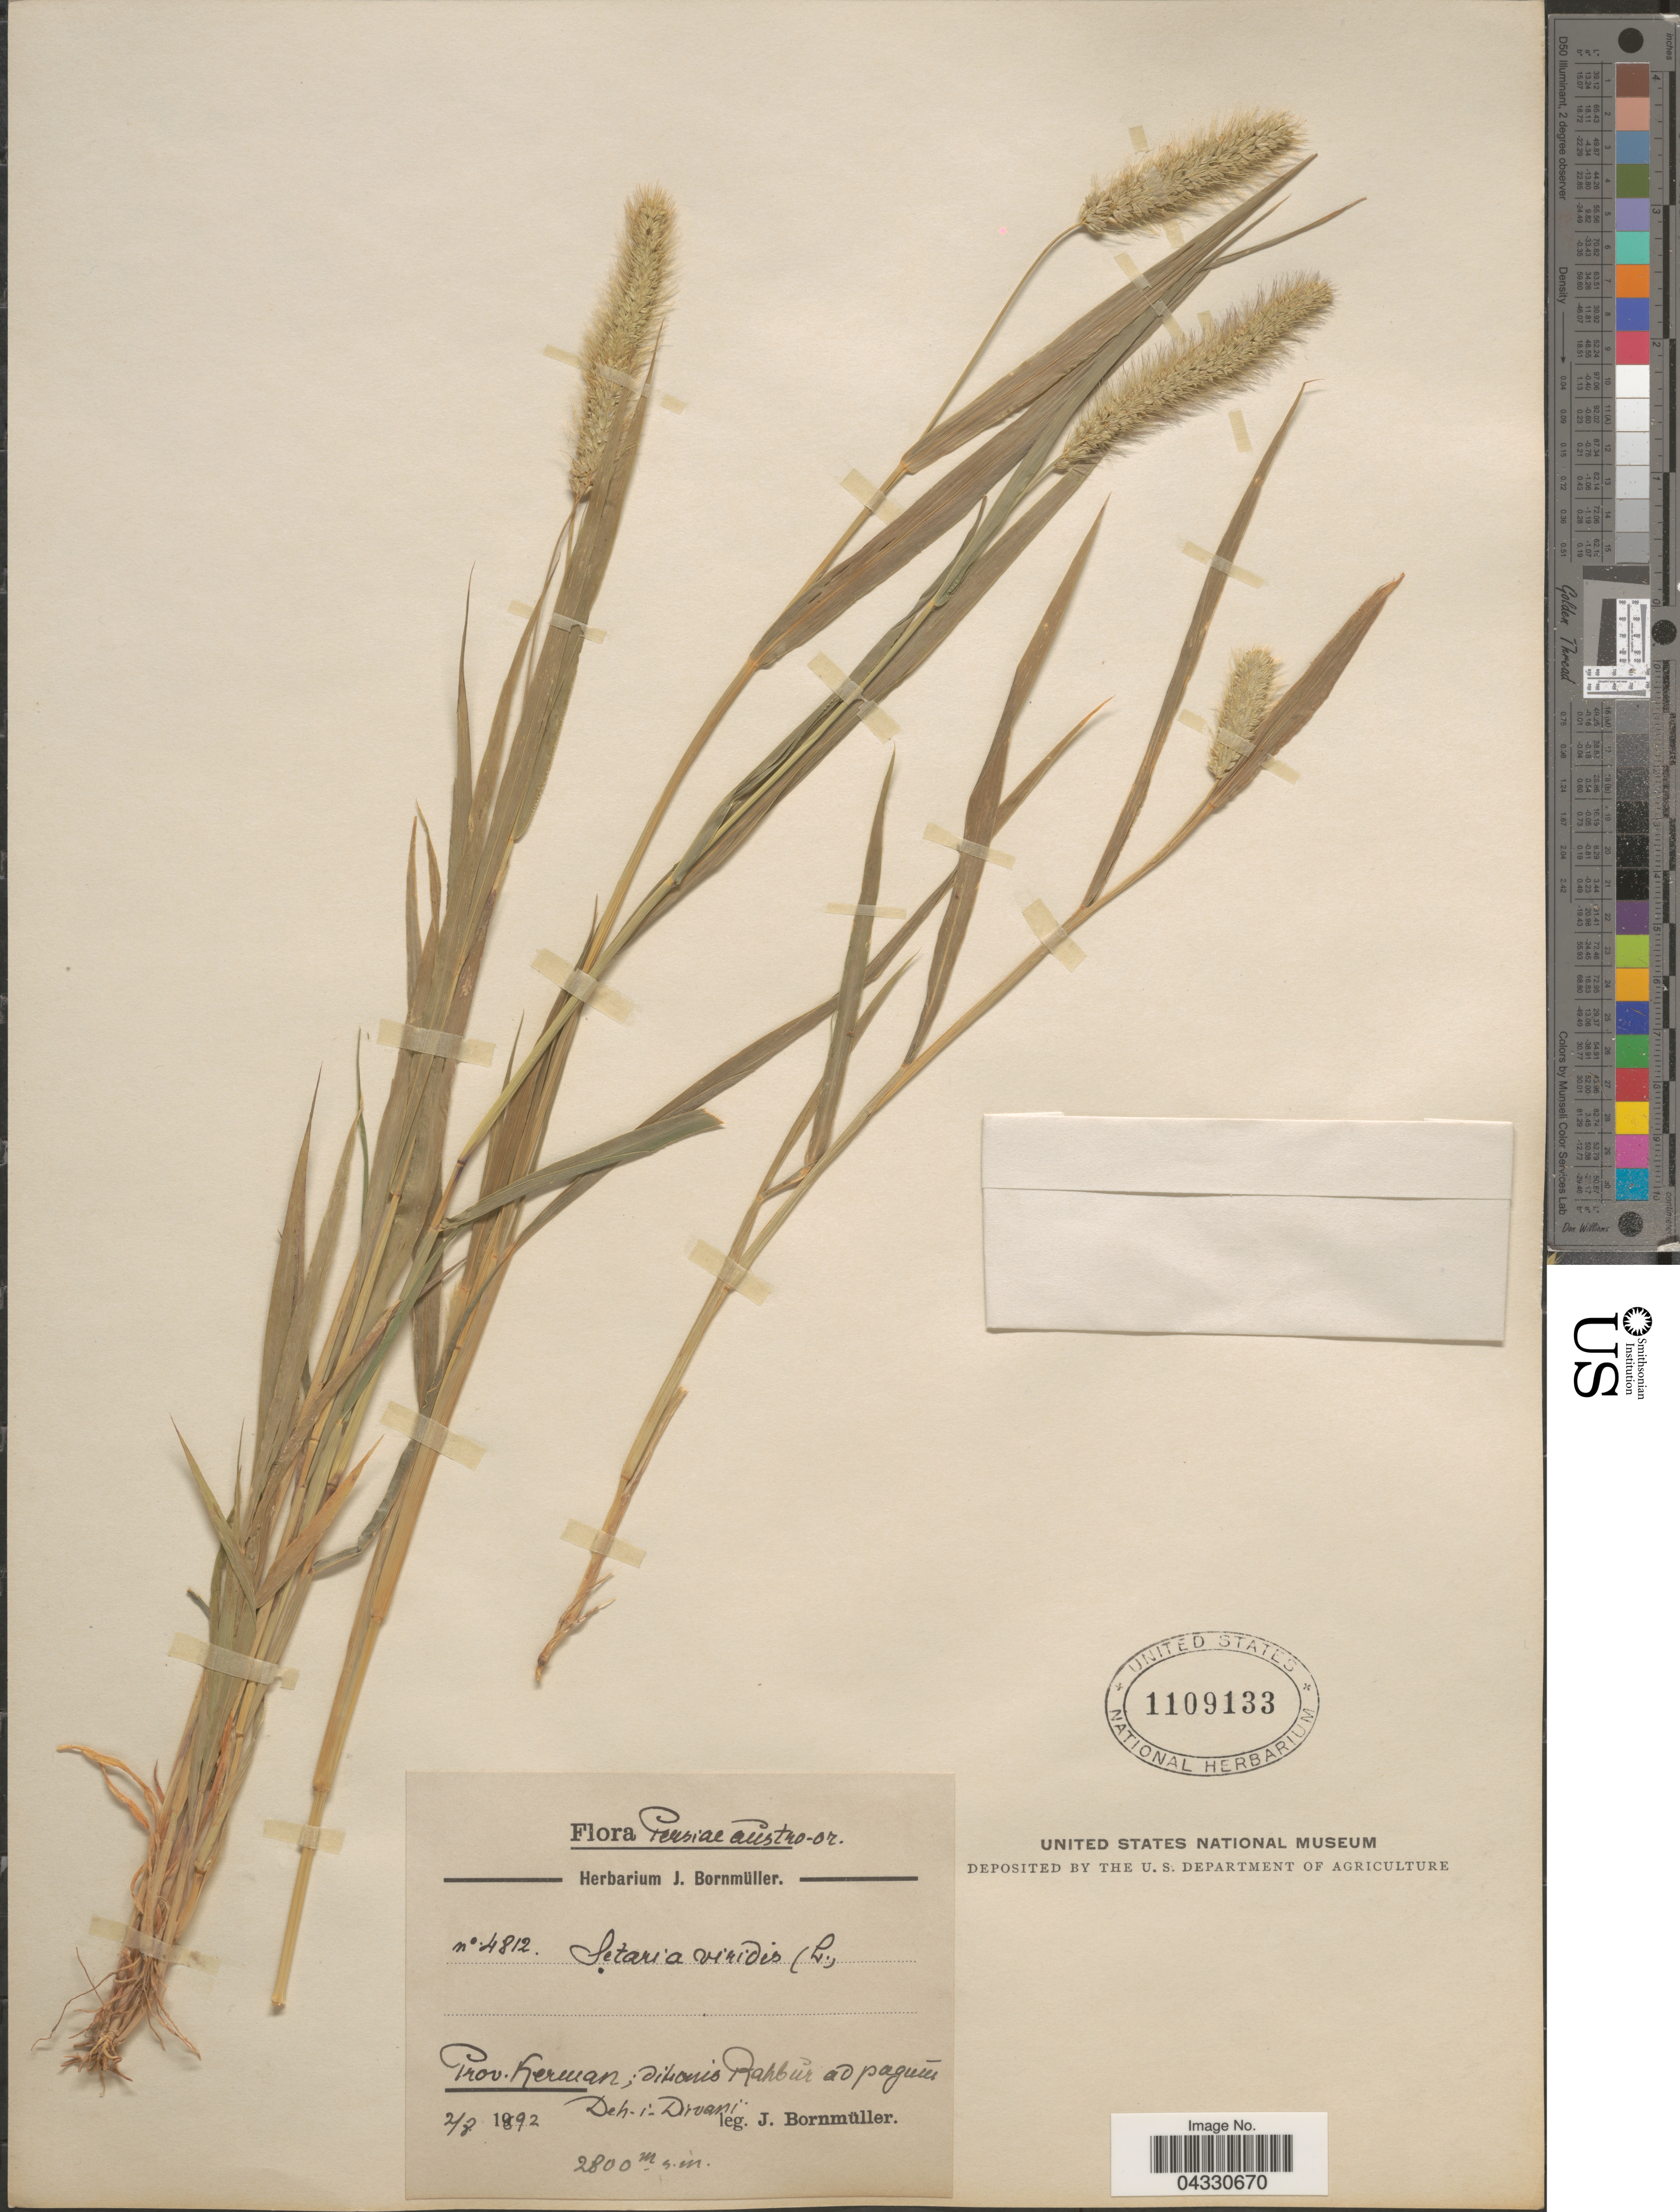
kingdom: Plantae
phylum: Tracheophyta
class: Liliopsida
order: Poales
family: Poaceae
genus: Setaria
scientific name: Setaria viridis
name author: (L.) P. Beauv.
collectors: J. Bornmüller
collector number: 4812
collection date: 1892-08-02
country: Iran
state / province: Kerman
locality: Persiae aůstro-or. Ditionis Rahbůr ad pagúm Deh-i-Divani. [interpreted]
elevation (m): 2800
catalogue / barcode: US 1109133